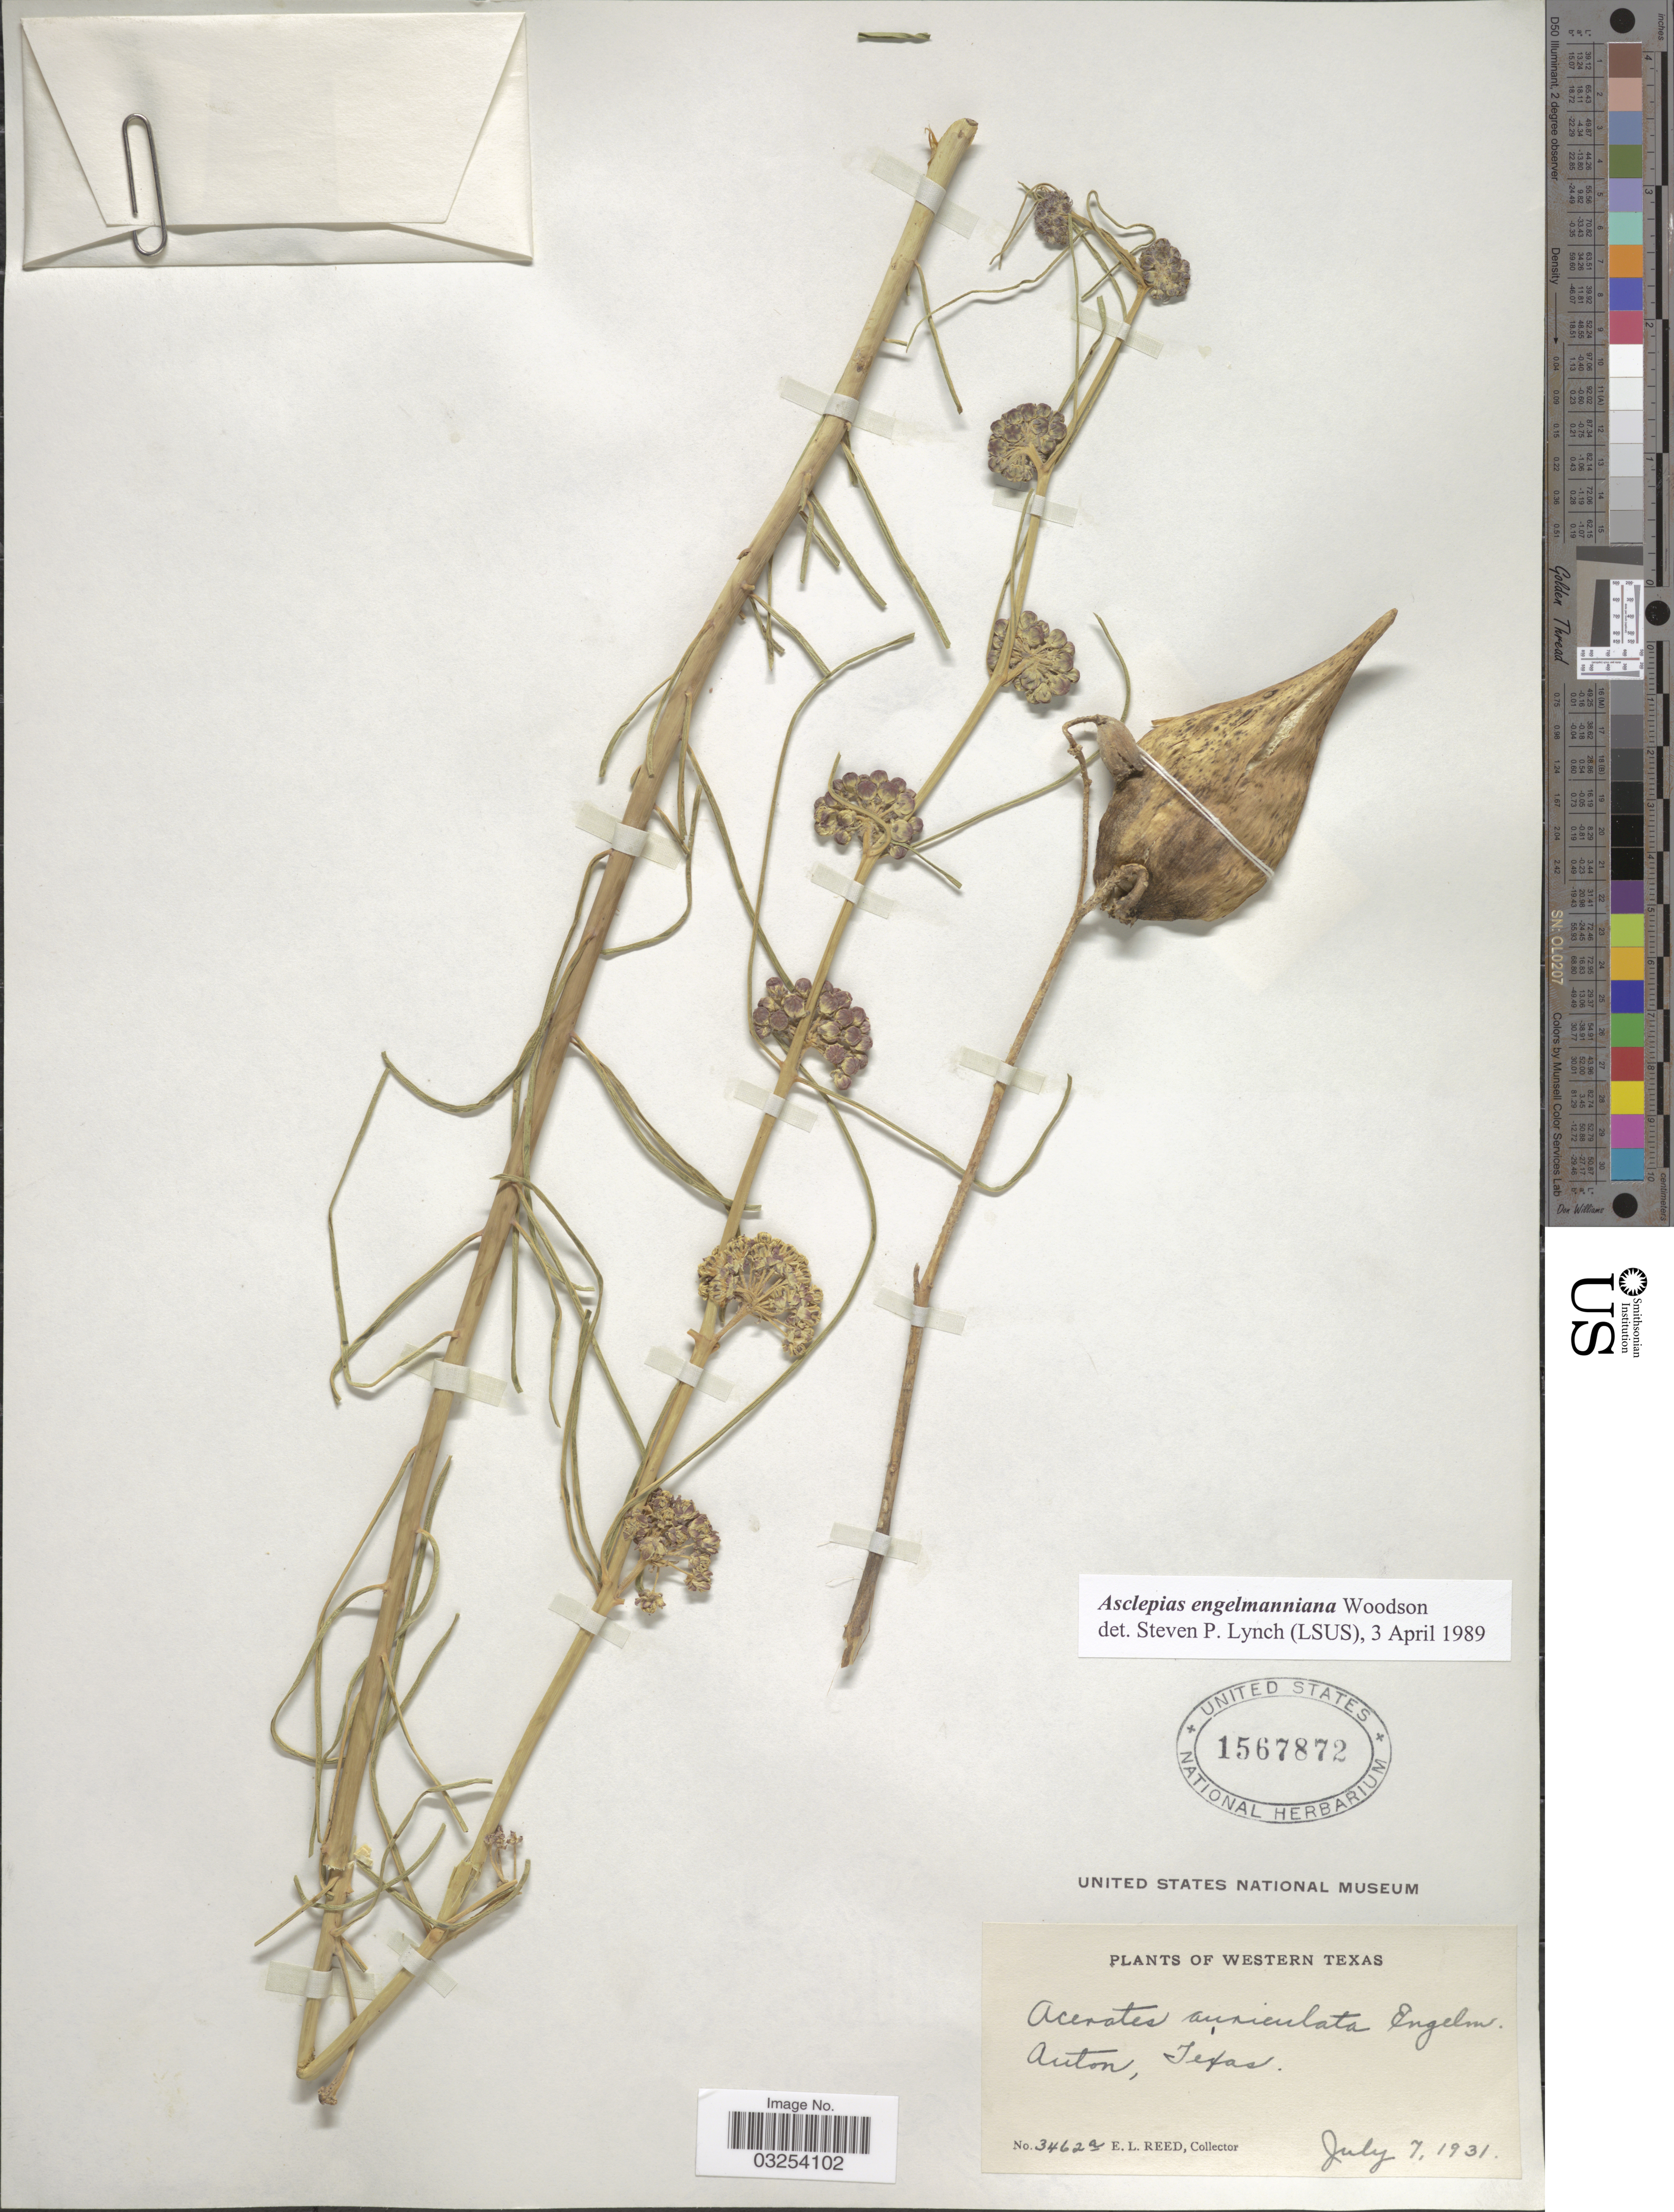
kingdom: Plantae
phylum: Tracheophyta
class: Magnoliopsida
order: Gentianales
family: Apocynaceae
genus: Asclepias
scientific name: Asclepias engelmanniana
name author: Woodson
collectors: E. Reed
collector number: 3462a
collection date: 1931-07-07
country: United States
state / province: Texas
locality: Western Texas. Anton.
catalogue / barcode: US 1567872